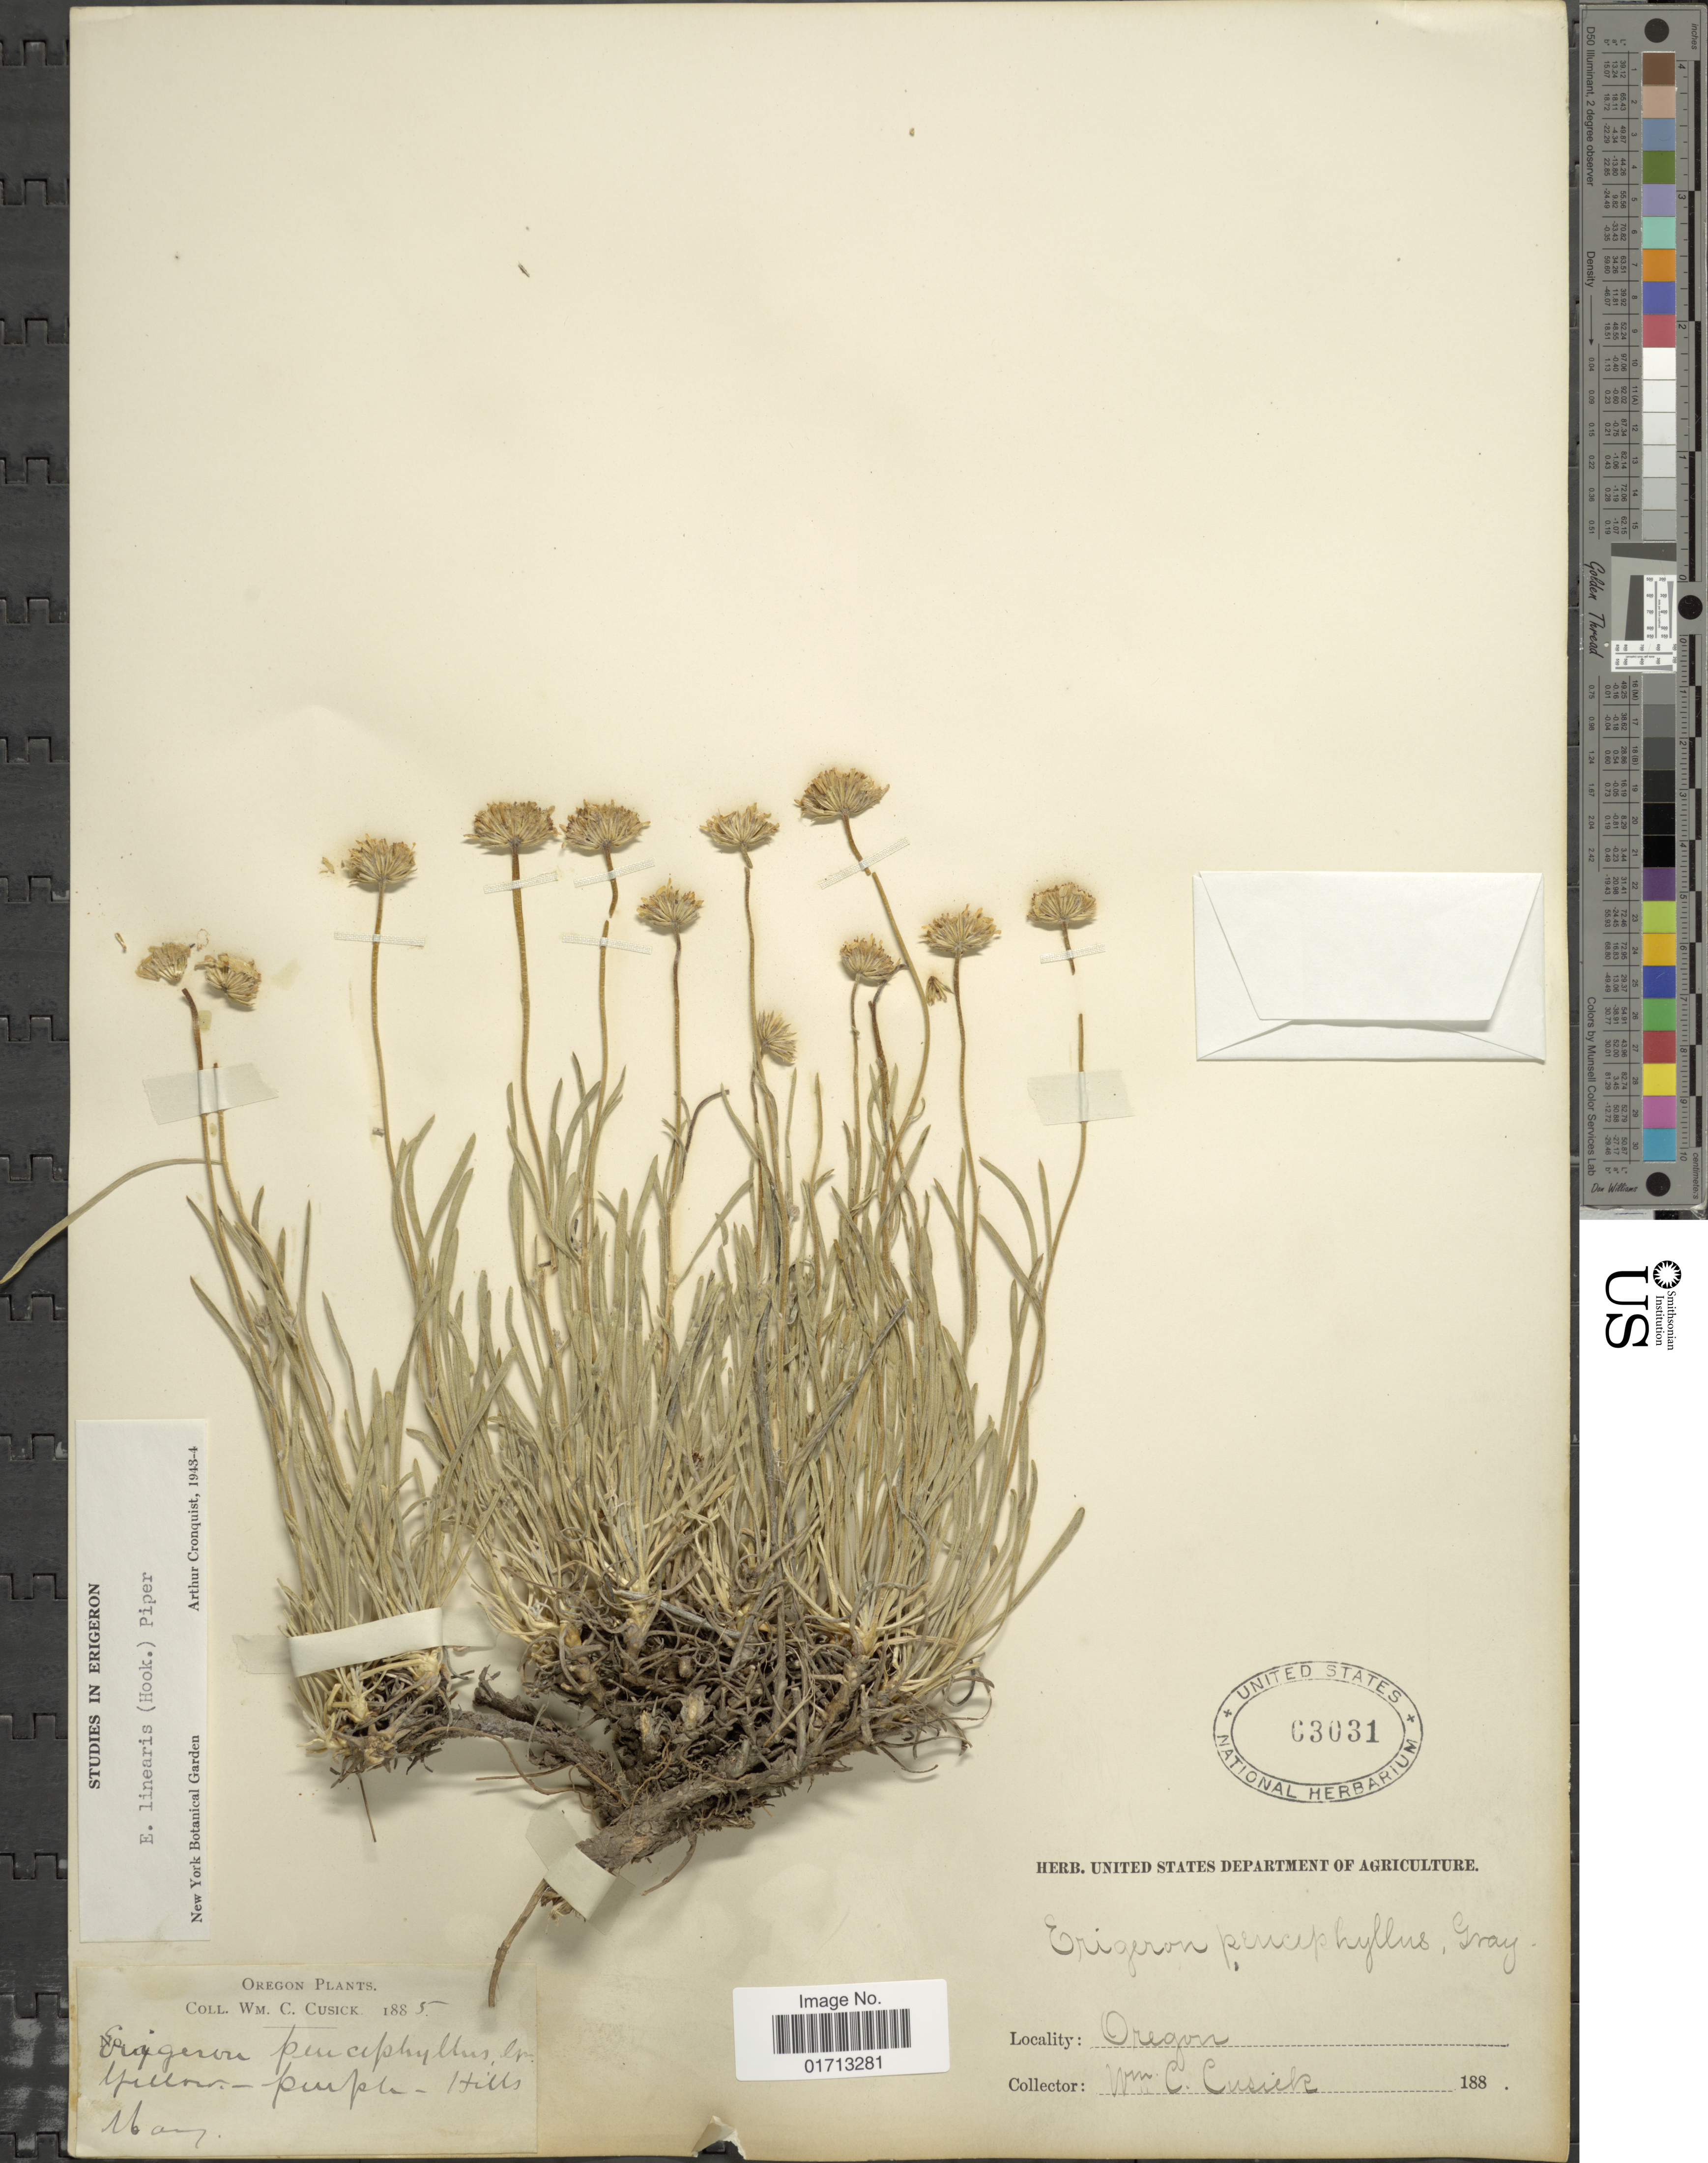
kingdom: Plantae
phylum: Tracheophyta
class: Magnoliopsida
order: Asterales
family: Asteraceae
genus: Erigeron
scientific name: Erigeron linearis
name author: (Hook.) Piper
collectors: W. C. Cusick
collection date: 1885-05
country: United States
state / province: Oregon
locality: Hills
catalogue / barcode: US 63031